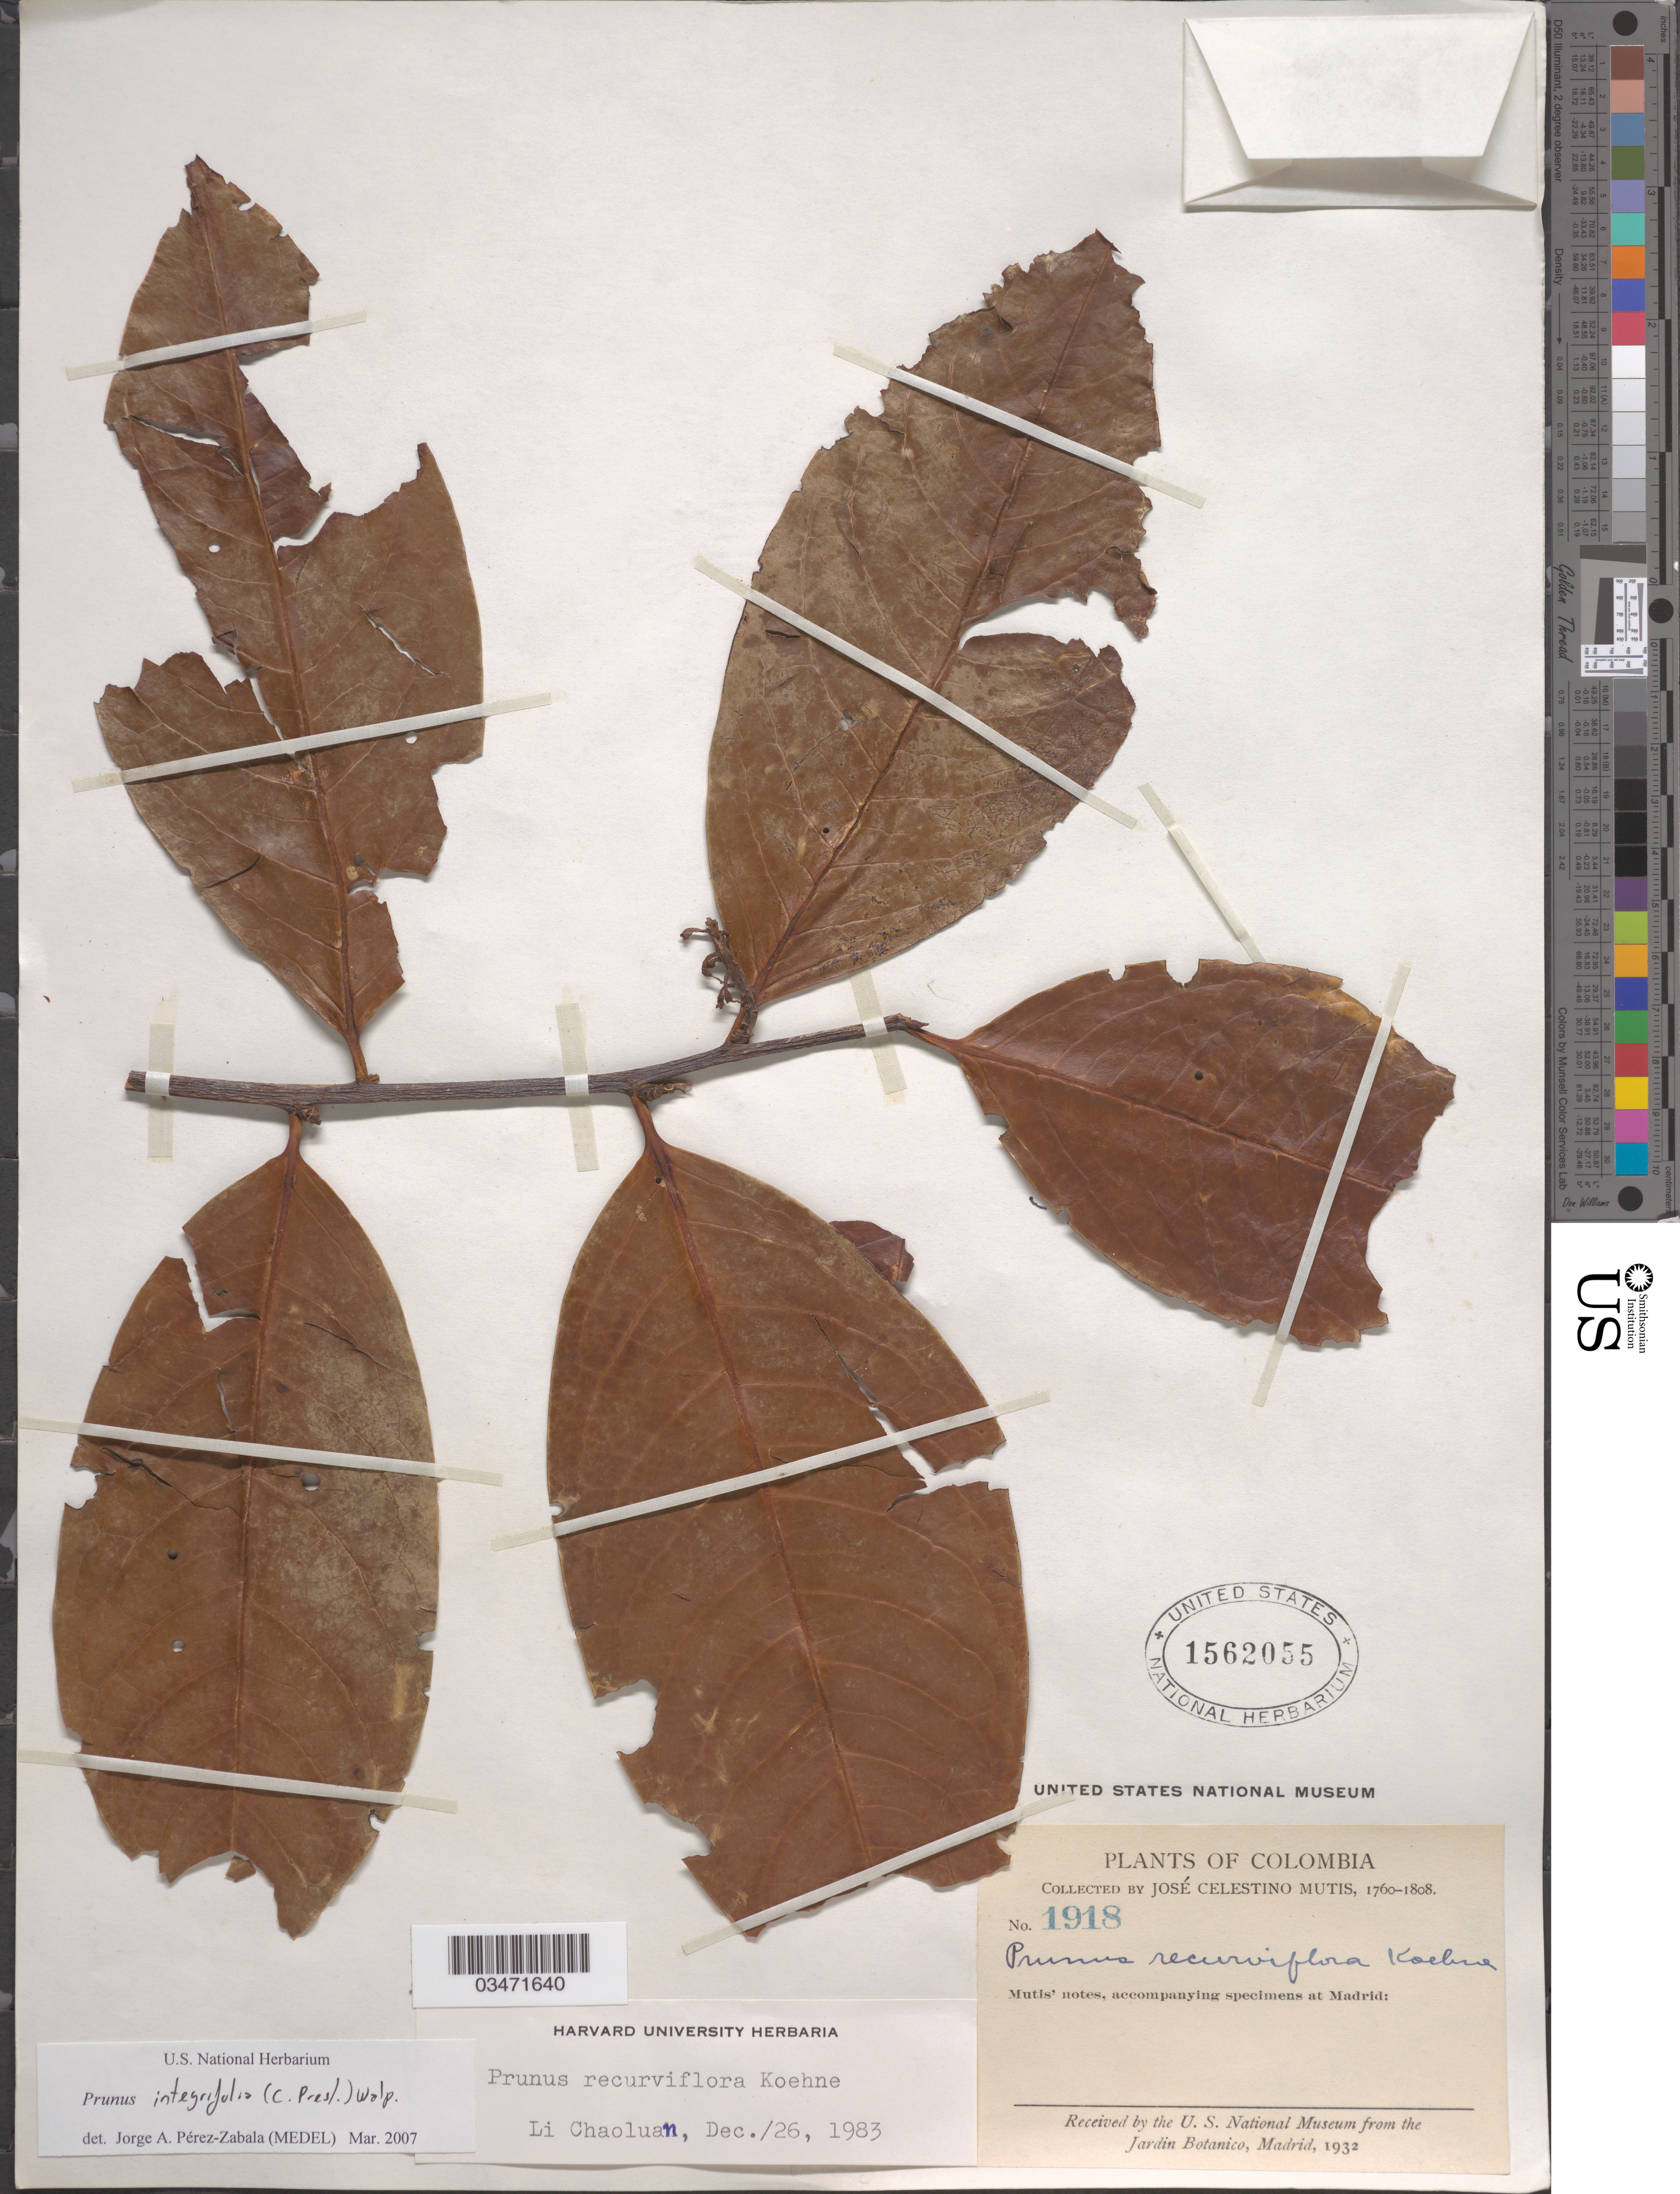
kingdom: Plantae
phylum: Tracheophyta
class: Magnoliopsida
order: Rosales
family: Rosaceae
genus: Prunus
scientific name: Prunus integrifolia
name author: (C. Presl) Walp.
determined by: Pérez-Zabala, Jorge A.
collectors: J. C. B. Mutis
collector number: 1918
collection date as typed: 1760 to -- --- 1808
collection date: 1760/1808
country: Colombia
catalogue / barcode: US 1562055